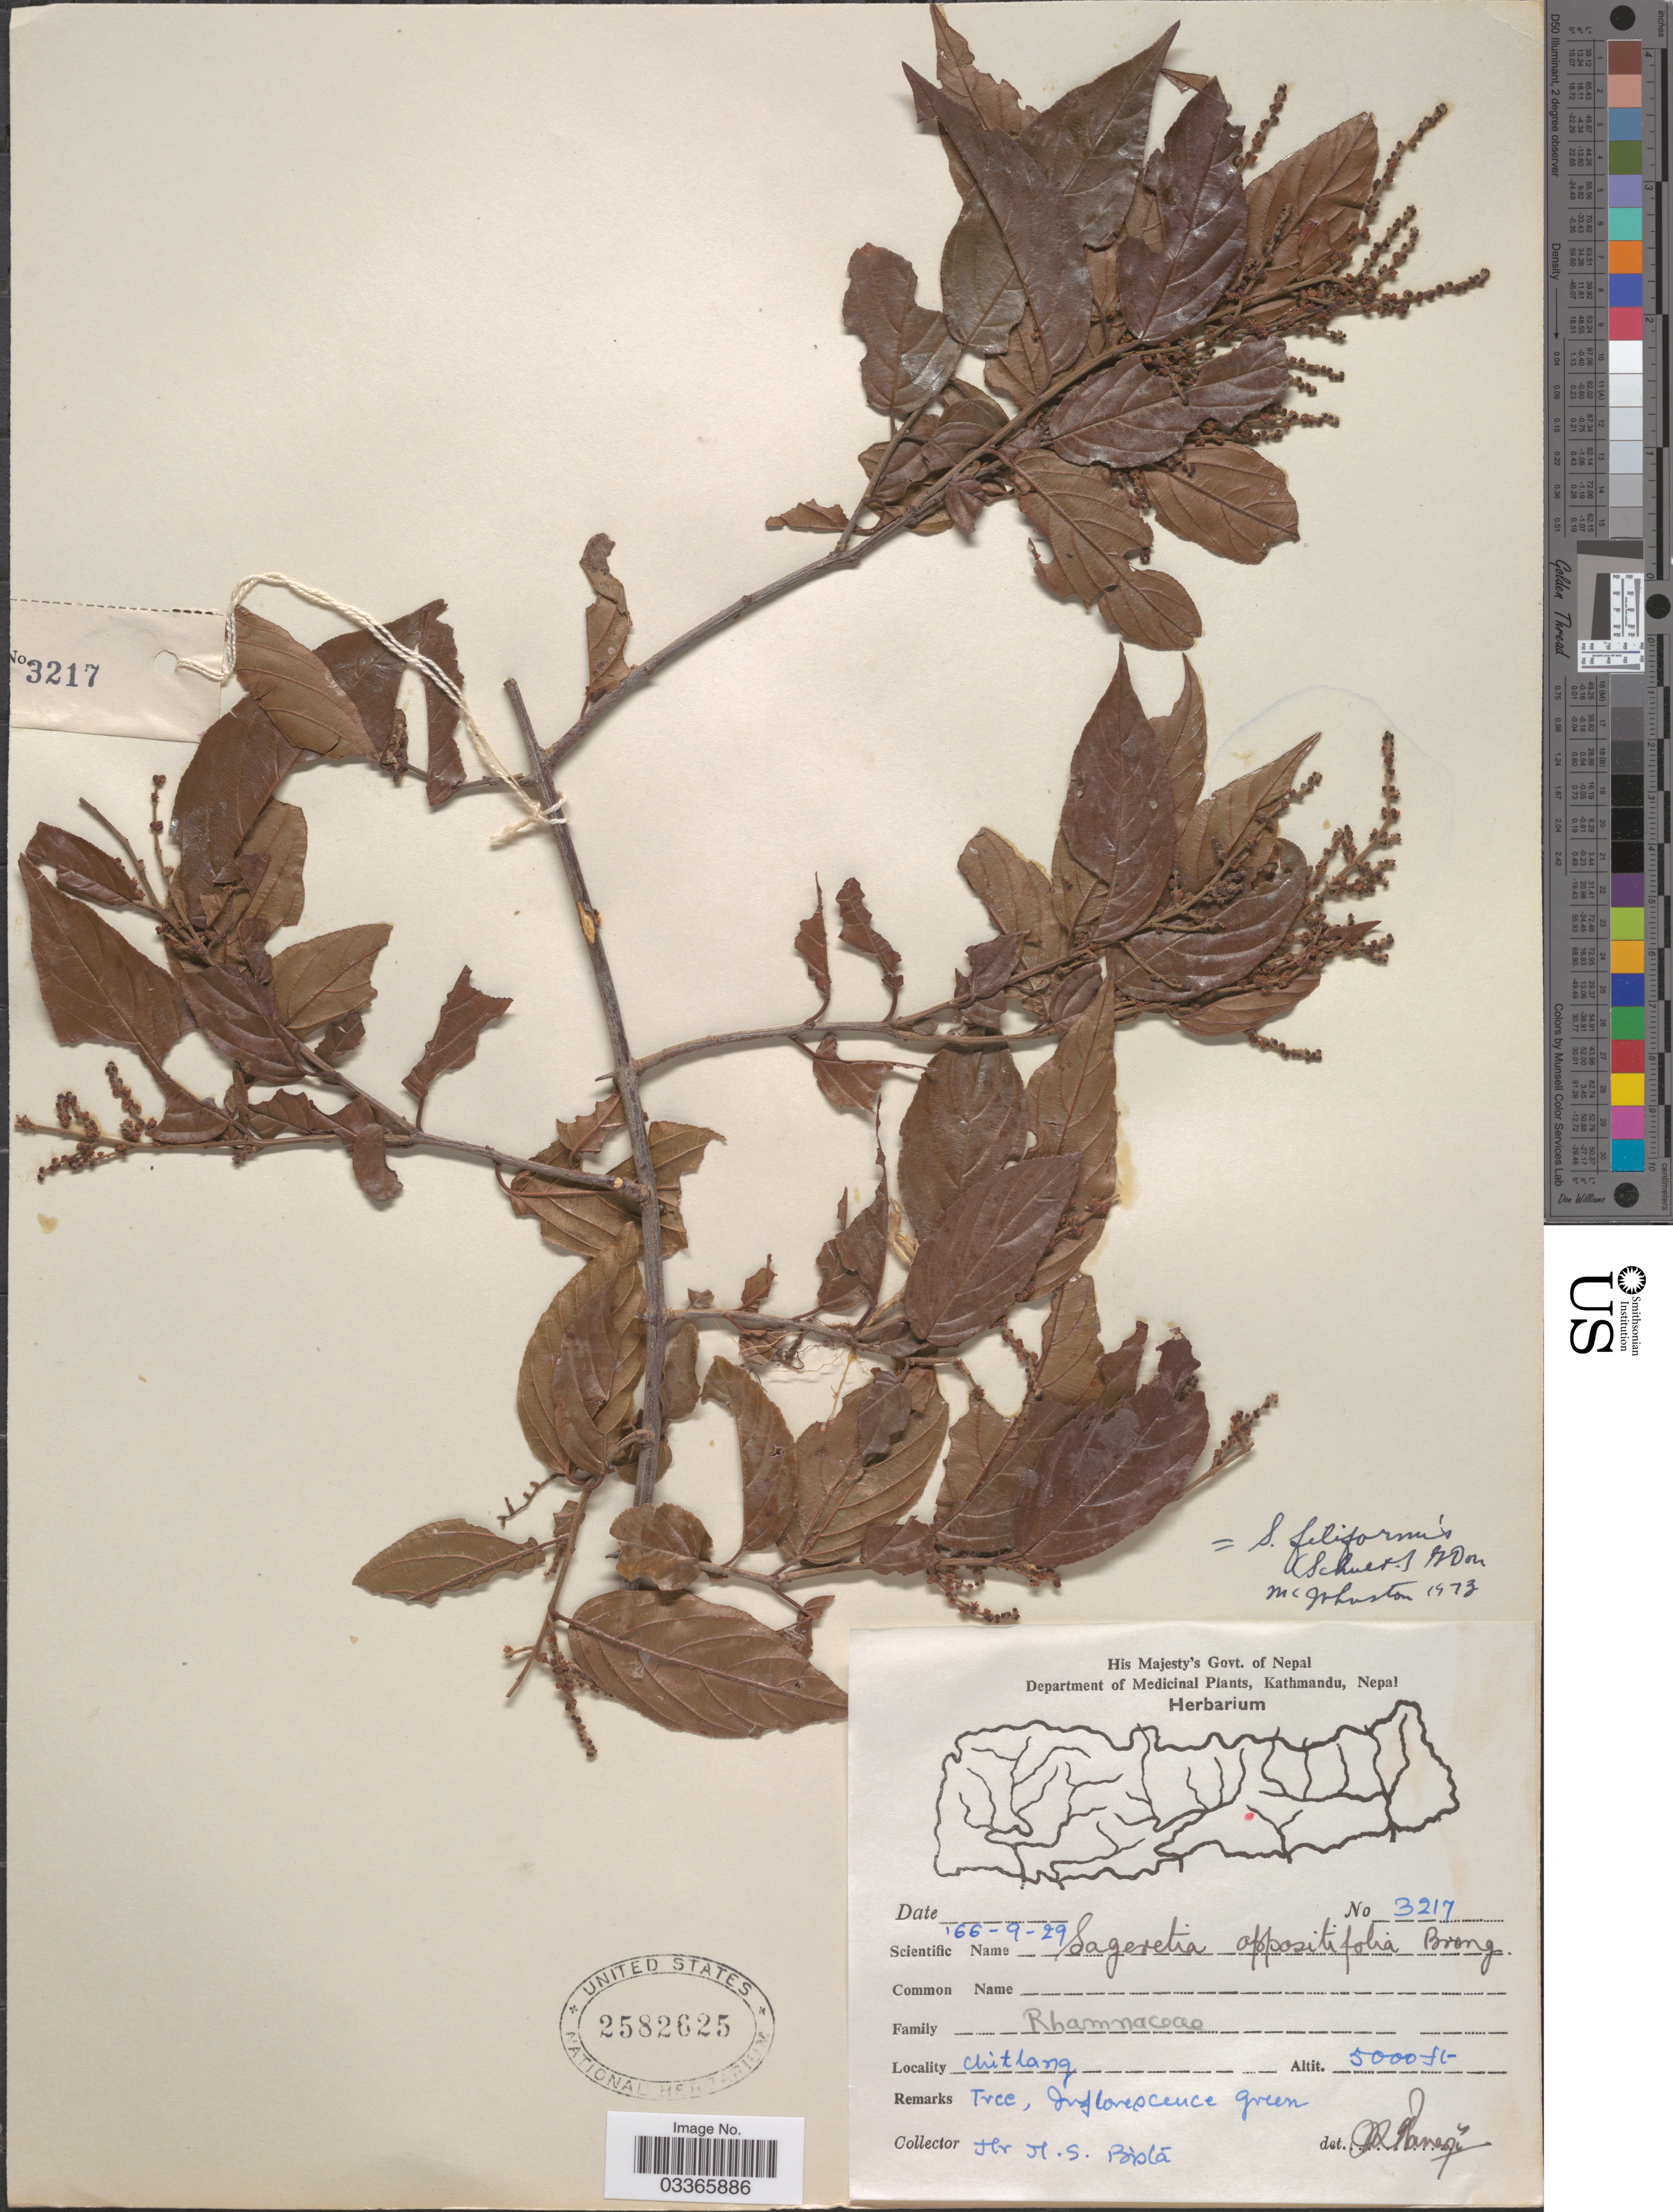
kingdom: Plantae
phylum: Tracheophyta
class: Magnoliopsida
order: Rosales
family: Rhamnaceae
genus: Sageretia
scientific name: Sageretia filiformis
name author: (Roth) G. Don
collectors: M. Bista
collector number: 3217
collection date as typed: Transcribed d/m/y: 29/9/66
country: Nepal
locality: Chitlang.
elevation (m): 1524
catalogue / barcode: US 2582625